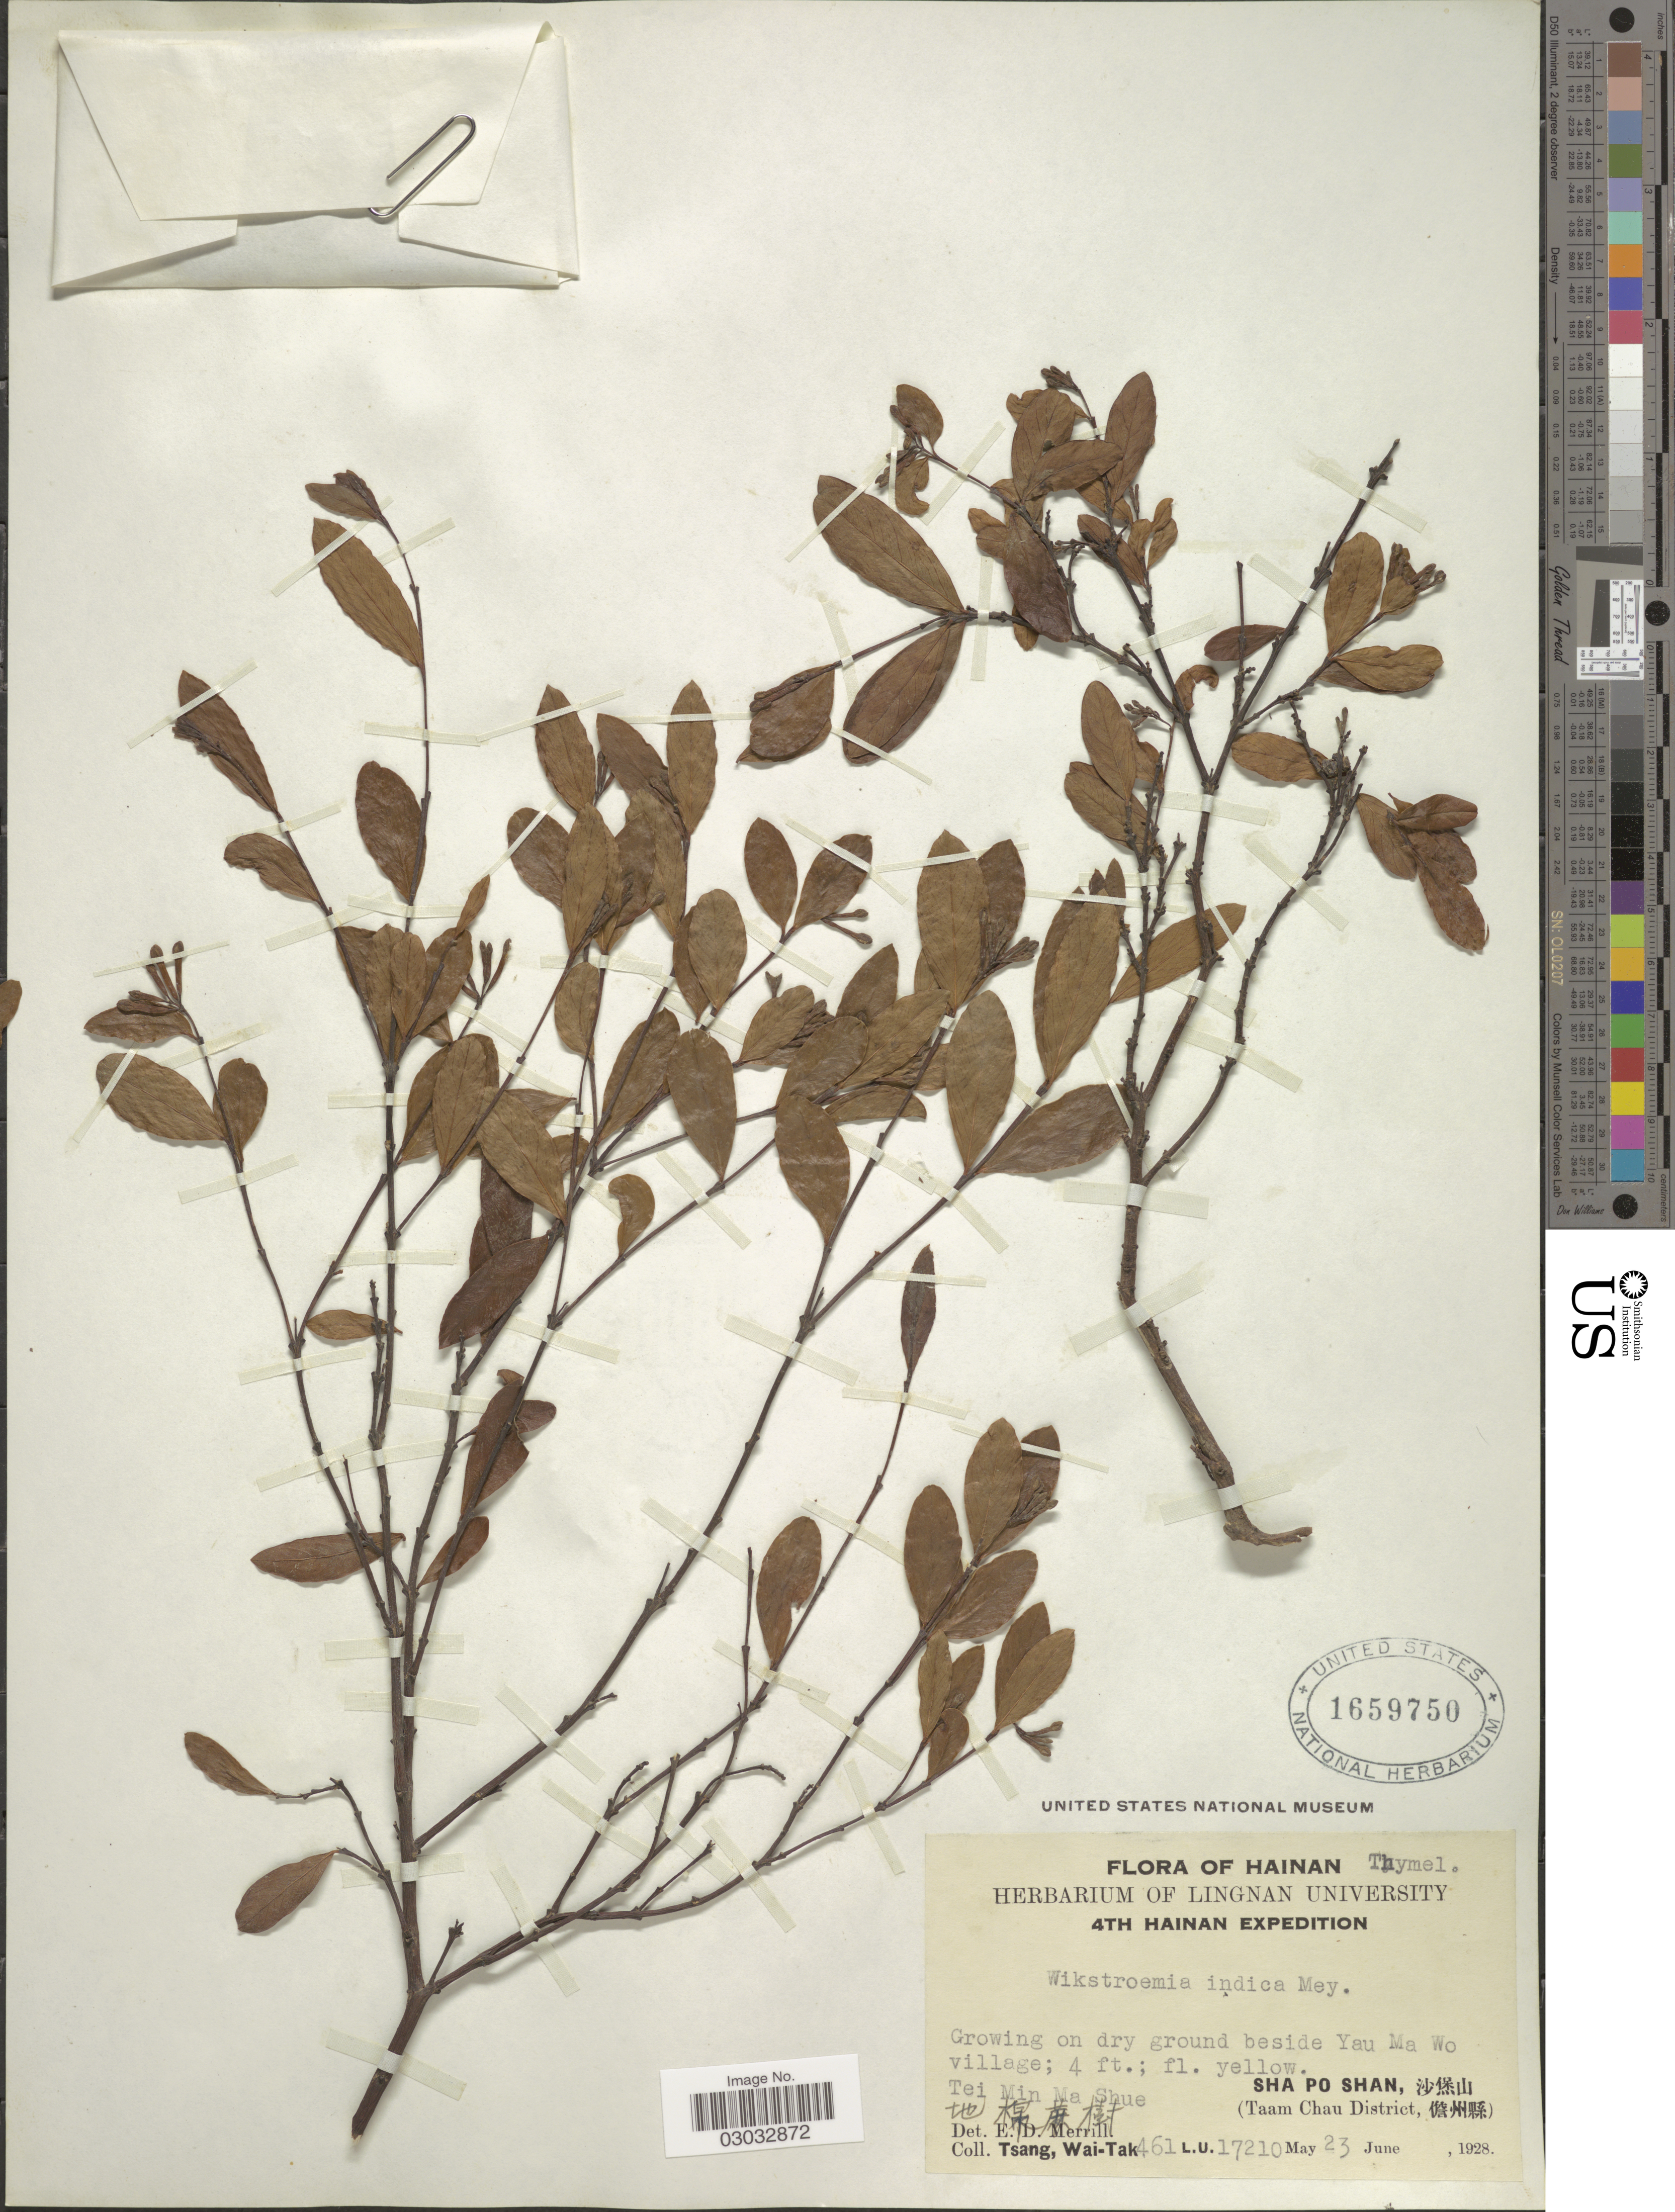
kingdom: Plantae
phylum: Tracheophyta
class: Magnoliopsida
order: Malvales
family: Thymelaeaceae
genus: Wikstroemia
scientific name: Wikstroemia indica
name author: (L.) C.A. Mey.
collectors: W. T. Tsang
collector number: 461 L.U. 17210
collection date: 1928-05-23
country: China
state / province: Hainan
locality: Beside Yau Ma Wo village, Sha Po Shan (Taam Chau District), Tei Min Ma Shue.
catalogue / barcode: US 1659750